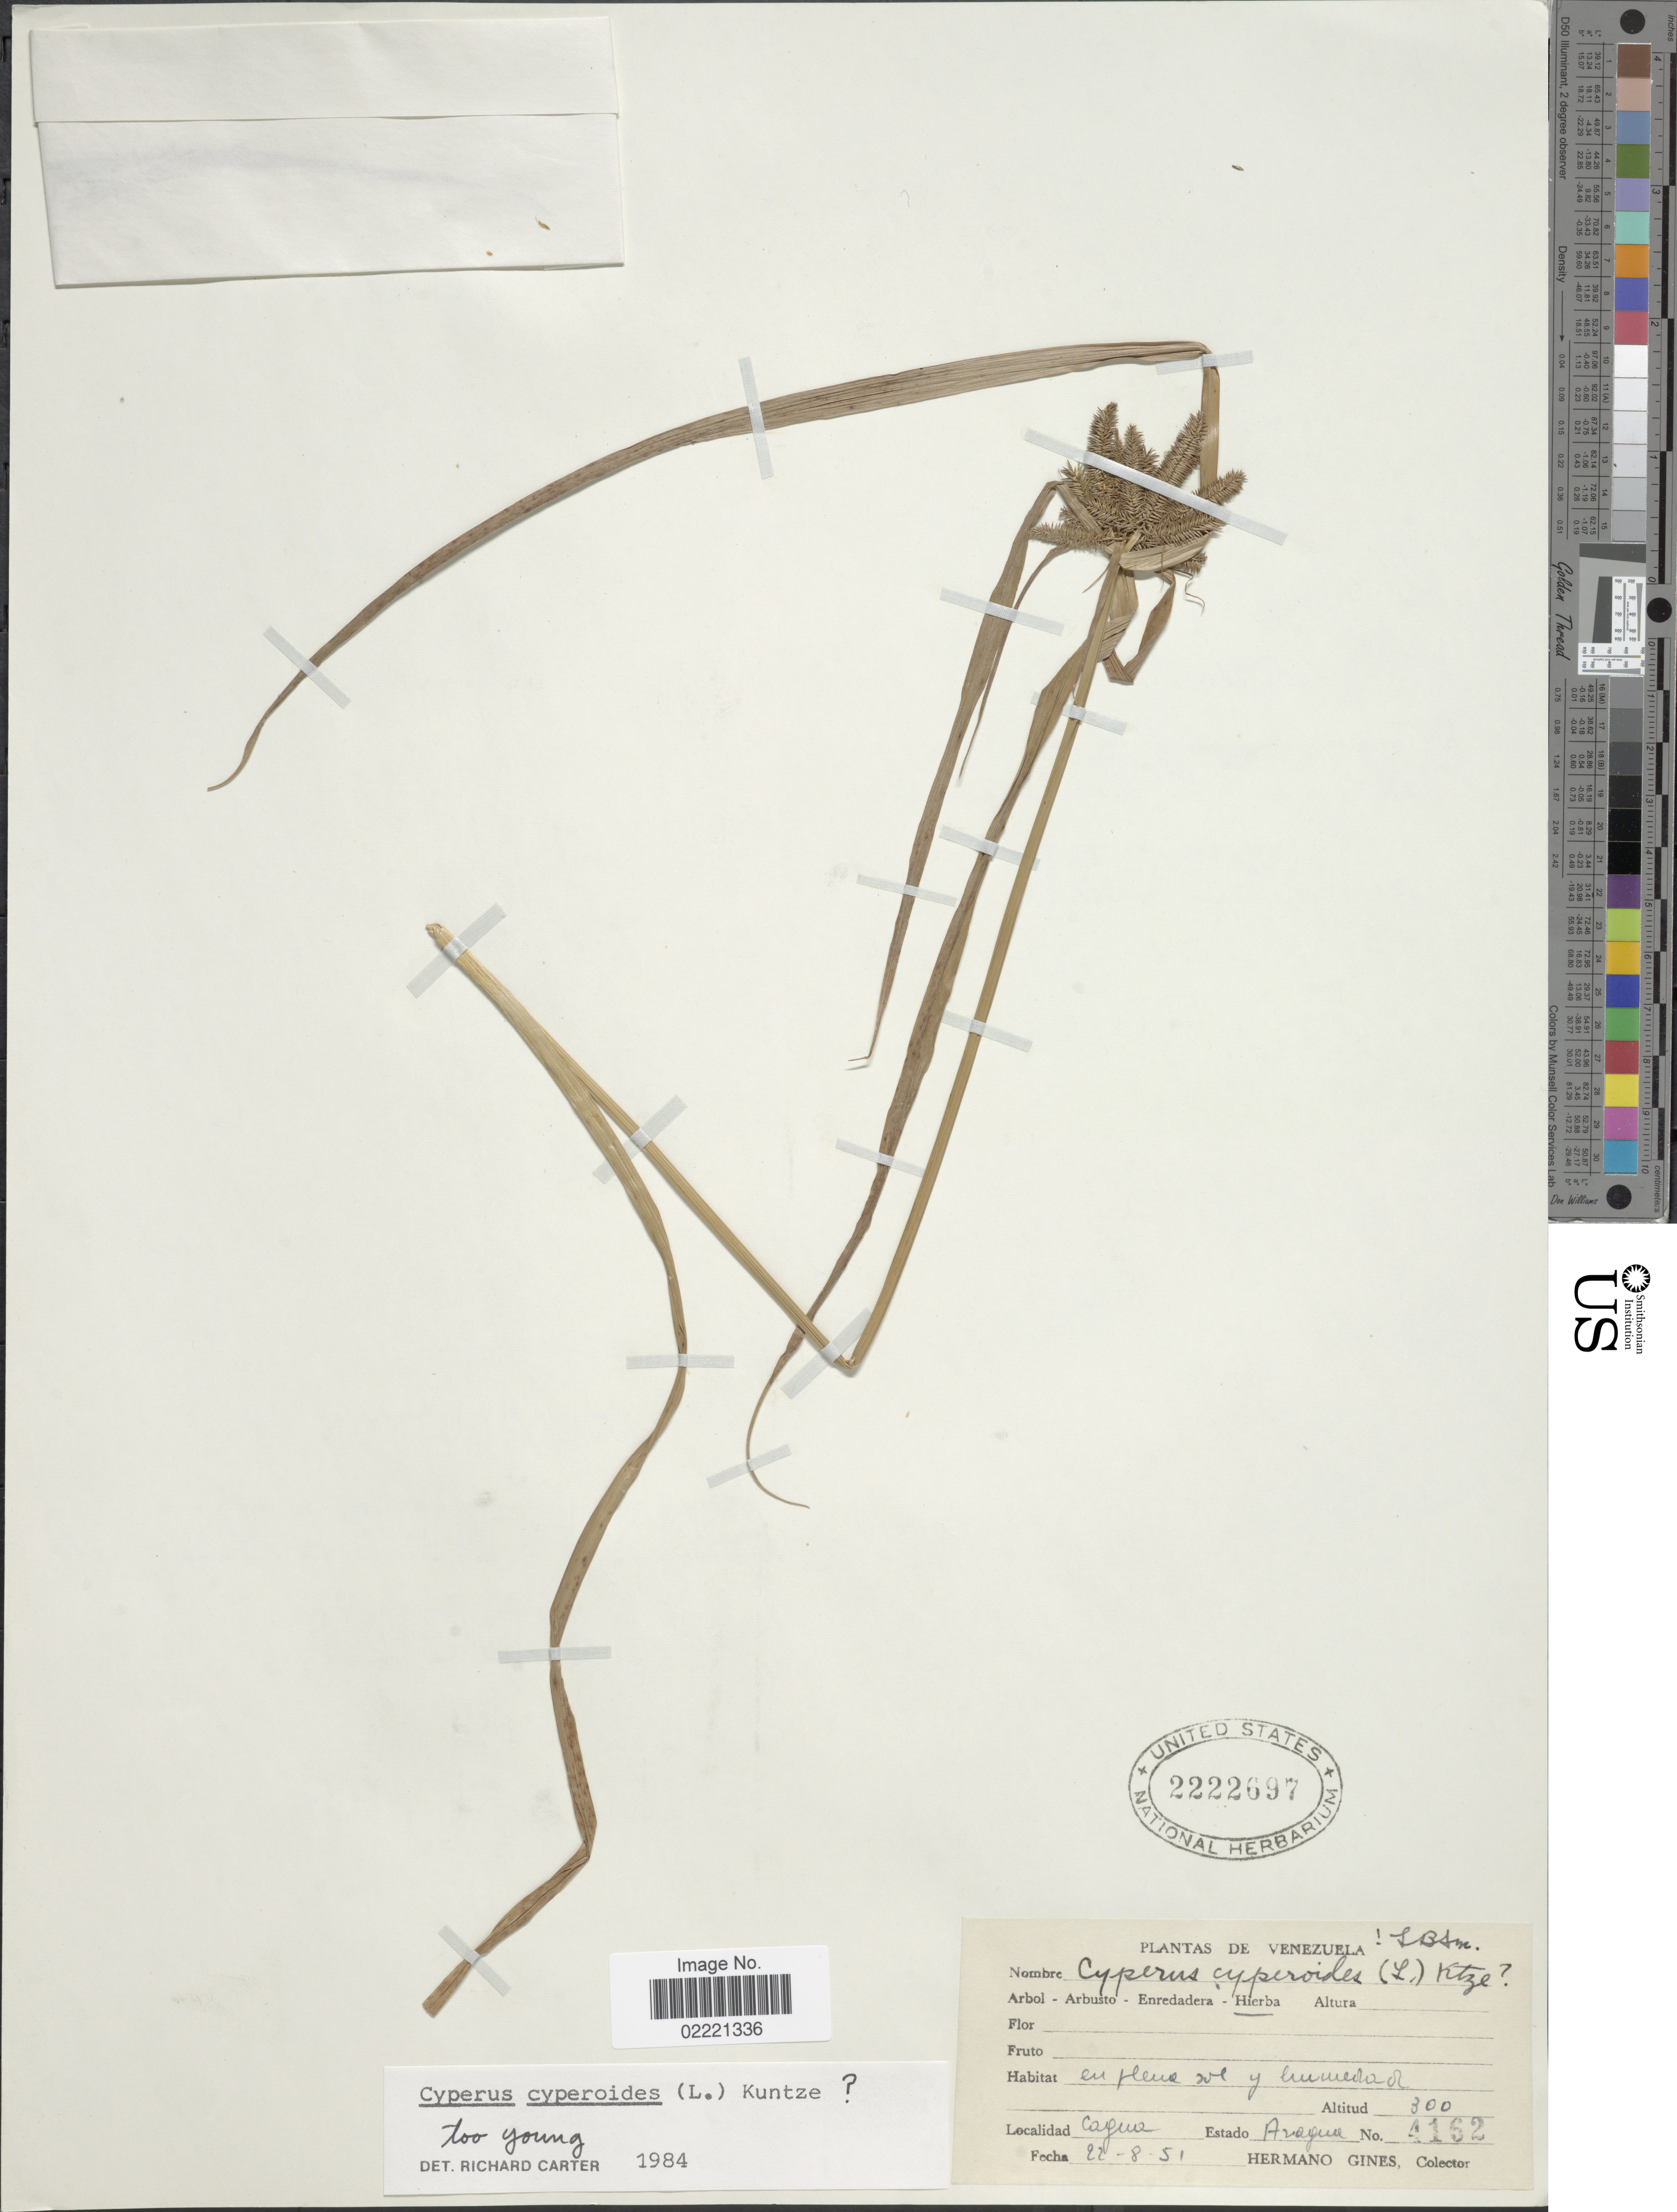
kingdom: Plantae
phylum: Tracheophyta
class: Liliopsida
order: Poales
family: Cyperaceae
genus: Cyperus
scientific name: Cyperus cyperoides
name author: (L.) Kuntze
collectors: Bro. Gines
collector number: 4162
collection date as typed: Transcribed d/m/y: 22/8/51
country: Venezuela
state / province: Aragua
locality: Cagua, Estado Aragua [State of Aragua]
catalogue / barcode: US 2222697